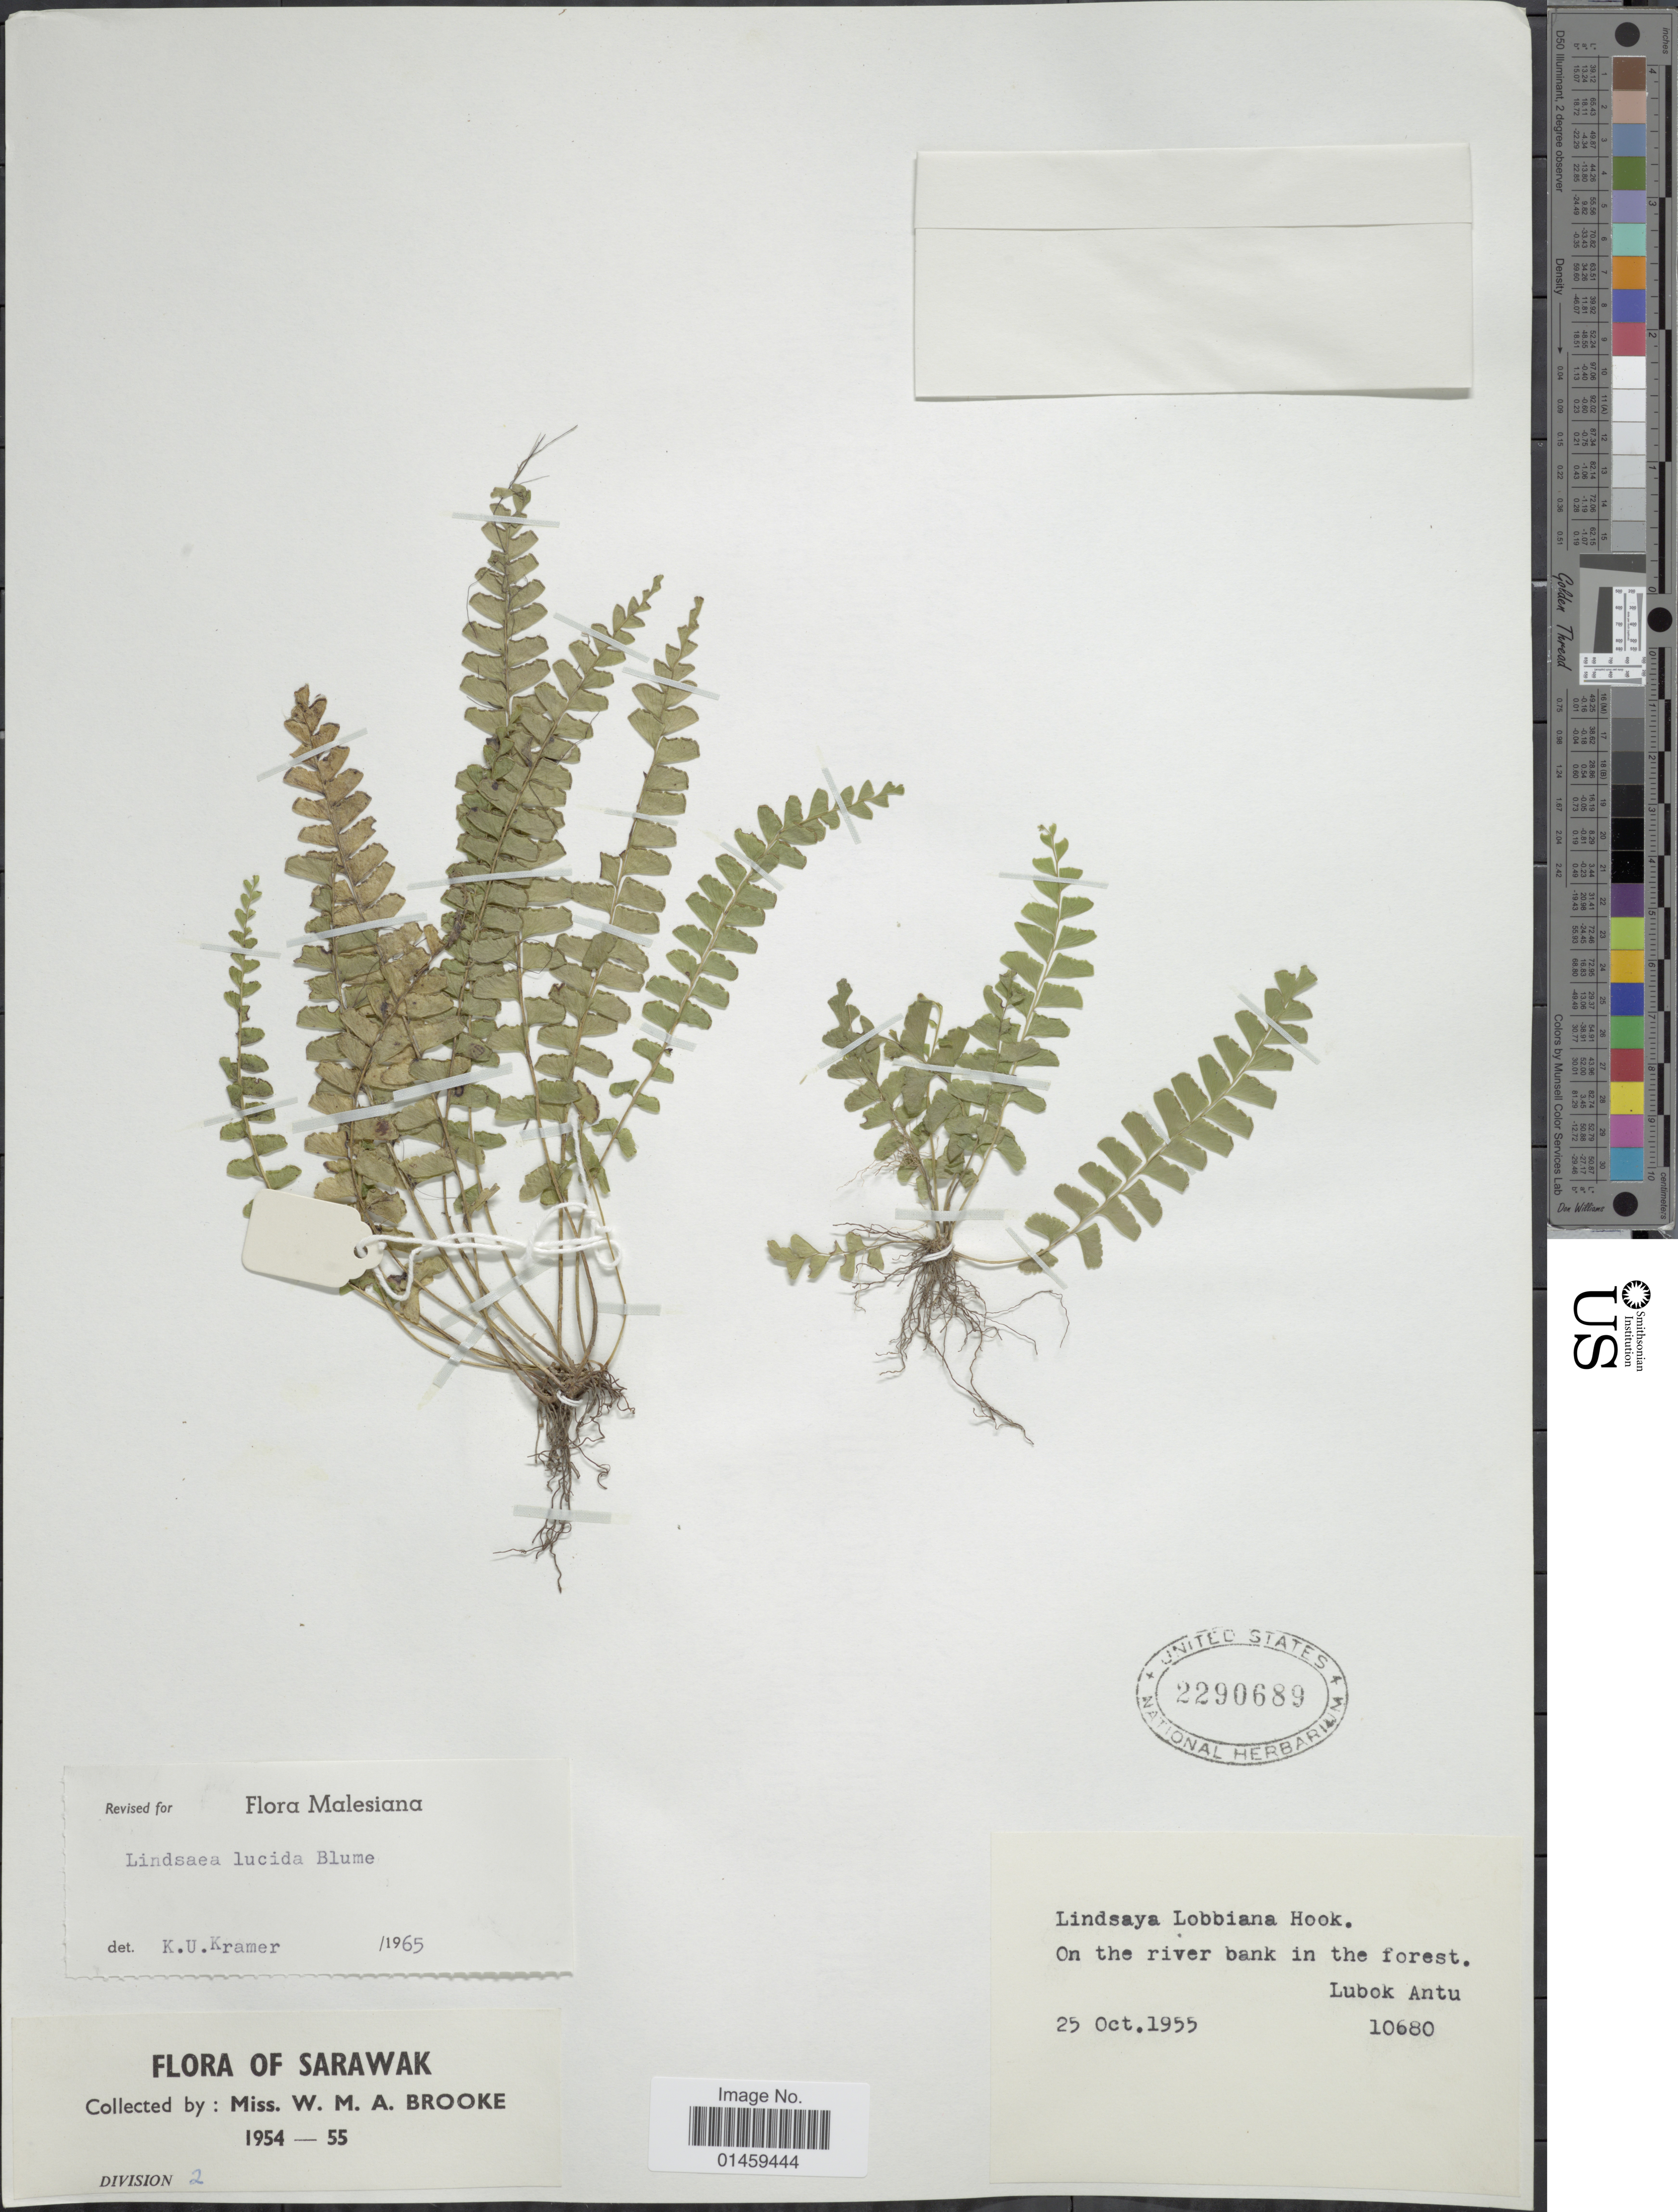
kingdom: Plantae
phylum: Tracheophyta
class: Polypodiopsida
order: Polypodiales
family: Lindsaeaceae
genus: Lindsaea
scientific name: Lindsaea lucida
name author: Blume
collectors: W. Brooke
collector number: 10680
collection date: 1955-10-25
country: Malaysia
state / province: Sarawak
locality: On the river bank in the forest. Lubok Antu.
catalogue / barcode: US 2290689